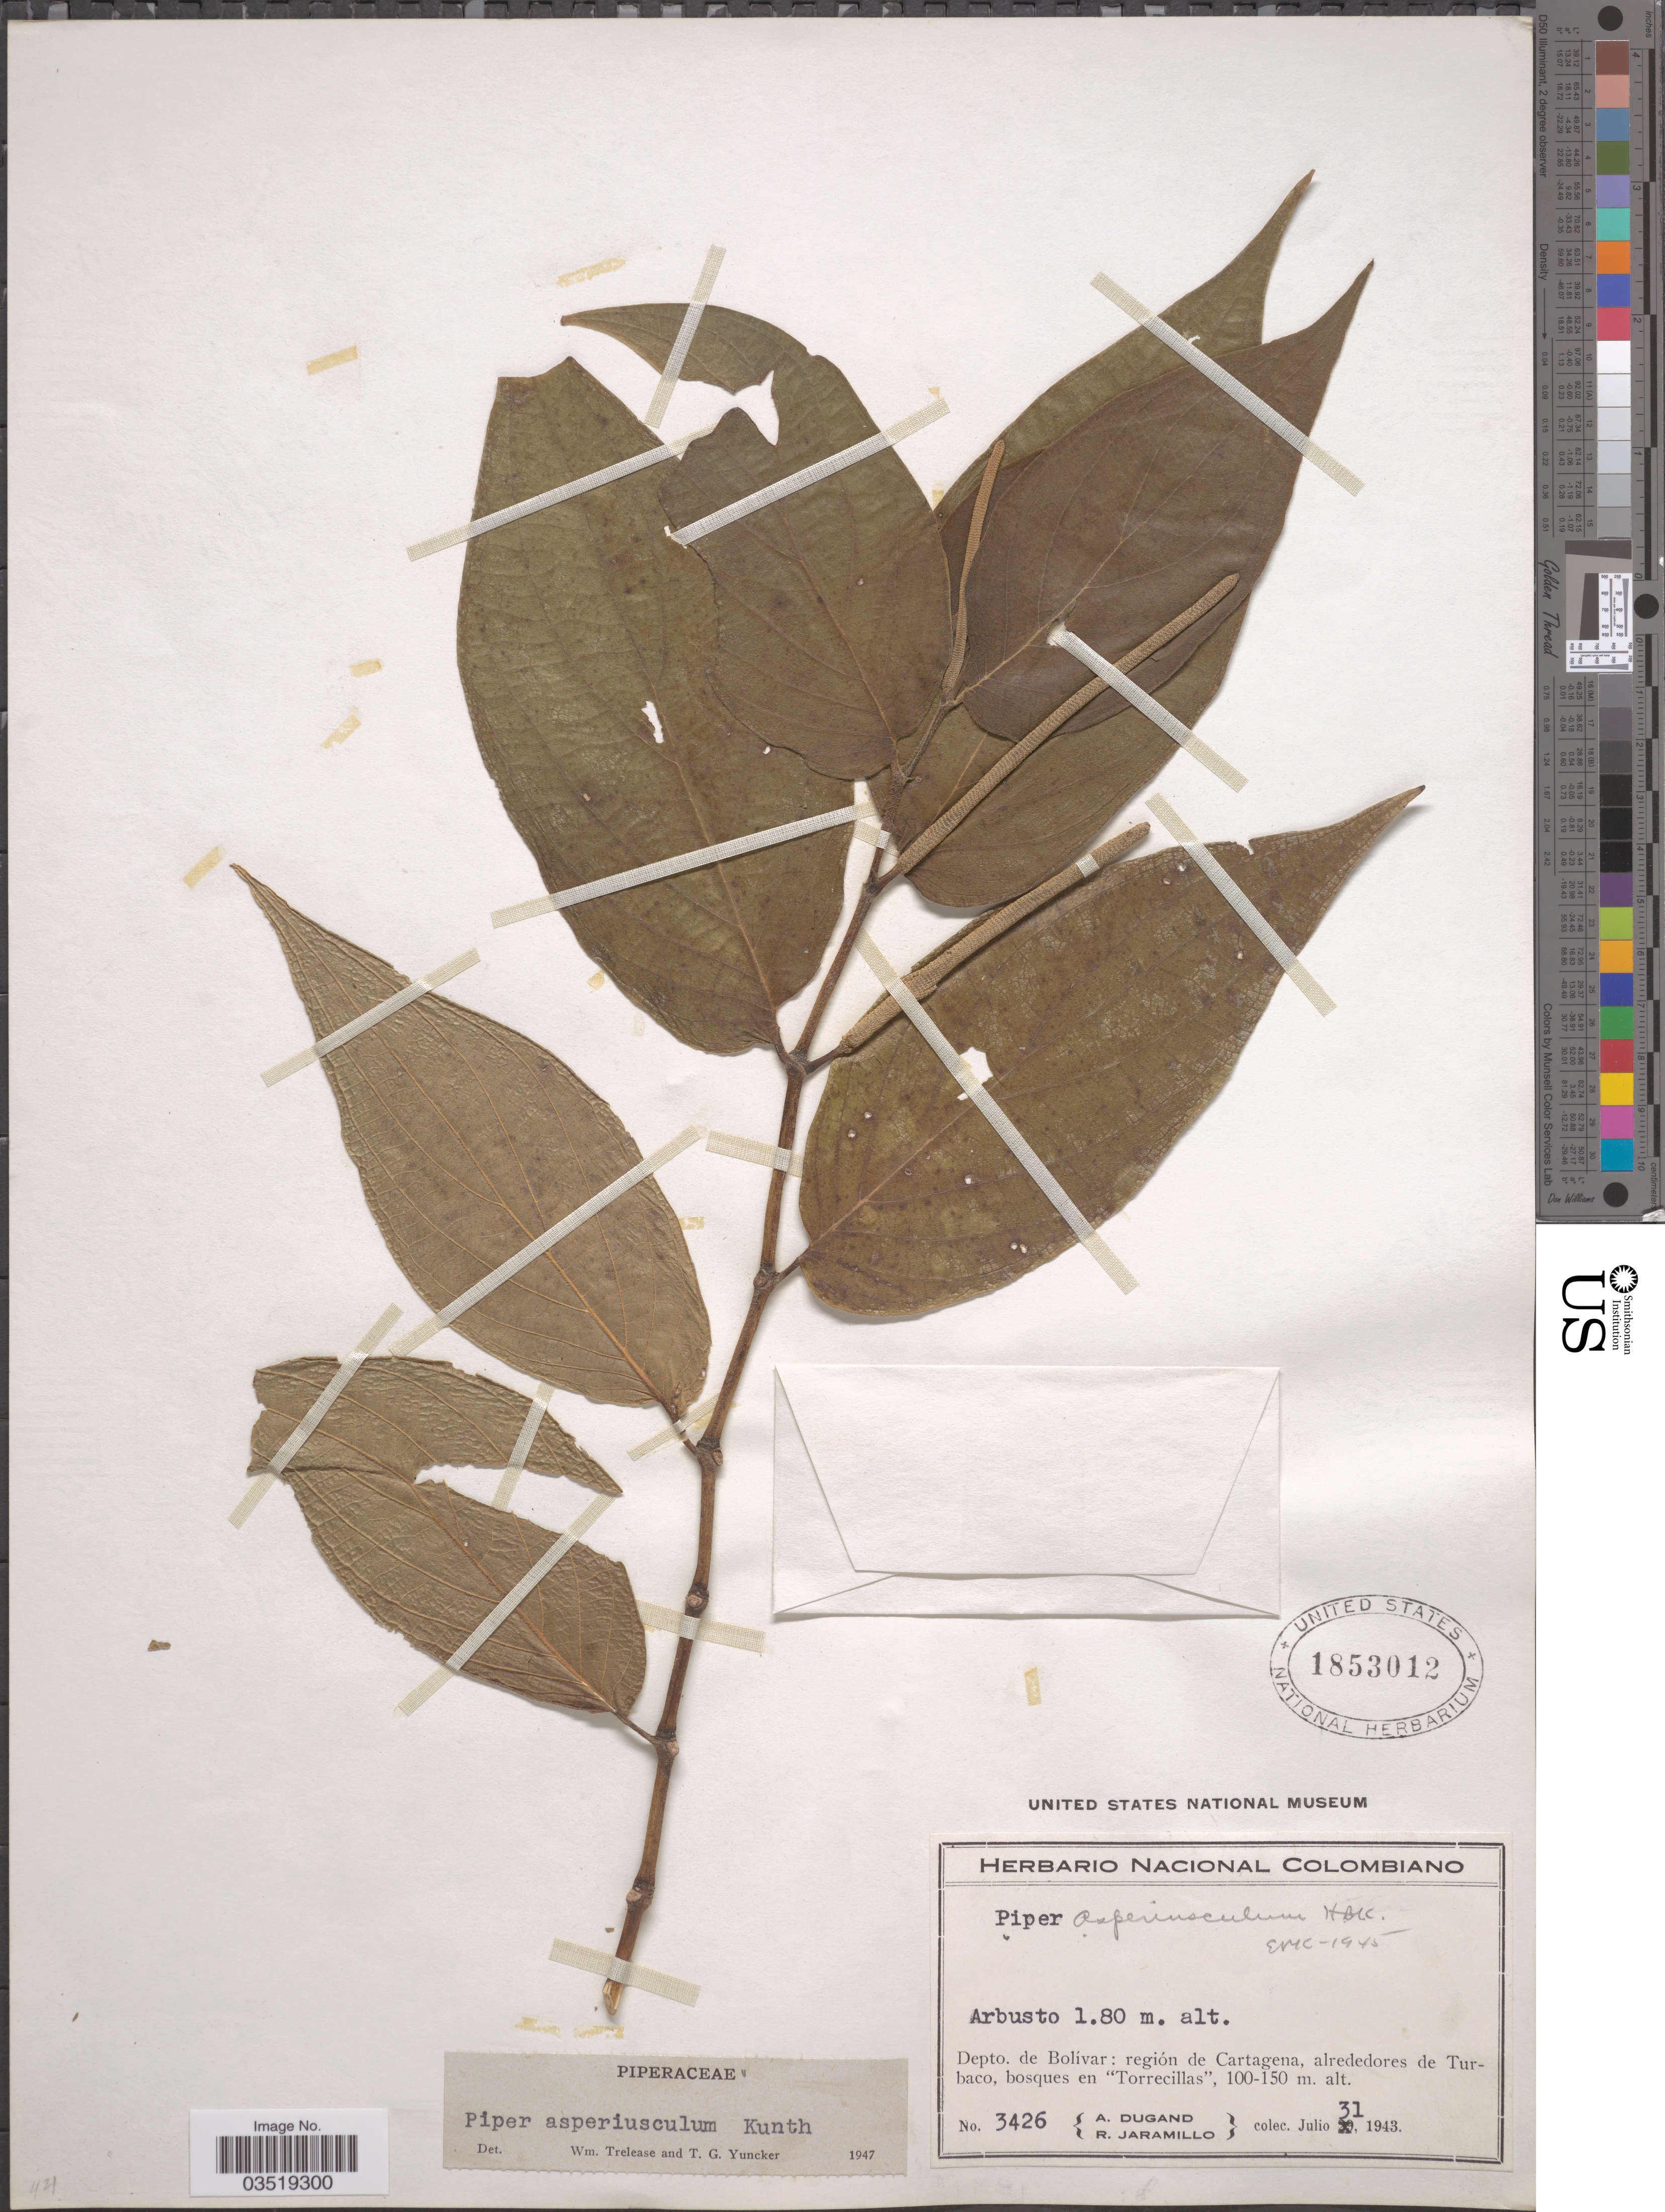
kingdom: Plantae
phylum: Tracheophyta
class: Magnoliopsida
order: Piperales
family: Piperaceae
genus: Piper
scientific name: Piper asperiusculum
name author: Kunth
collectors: A. Dugand & R. Jaramillo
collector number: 3426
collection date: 1943-07-31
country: Colombia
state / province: Bolívar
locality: Depto. de Bolívar: región de Cartagena, alrededores de Turbaco, bosques en "Torrecillas".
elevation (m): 100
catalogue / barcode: US 1853012